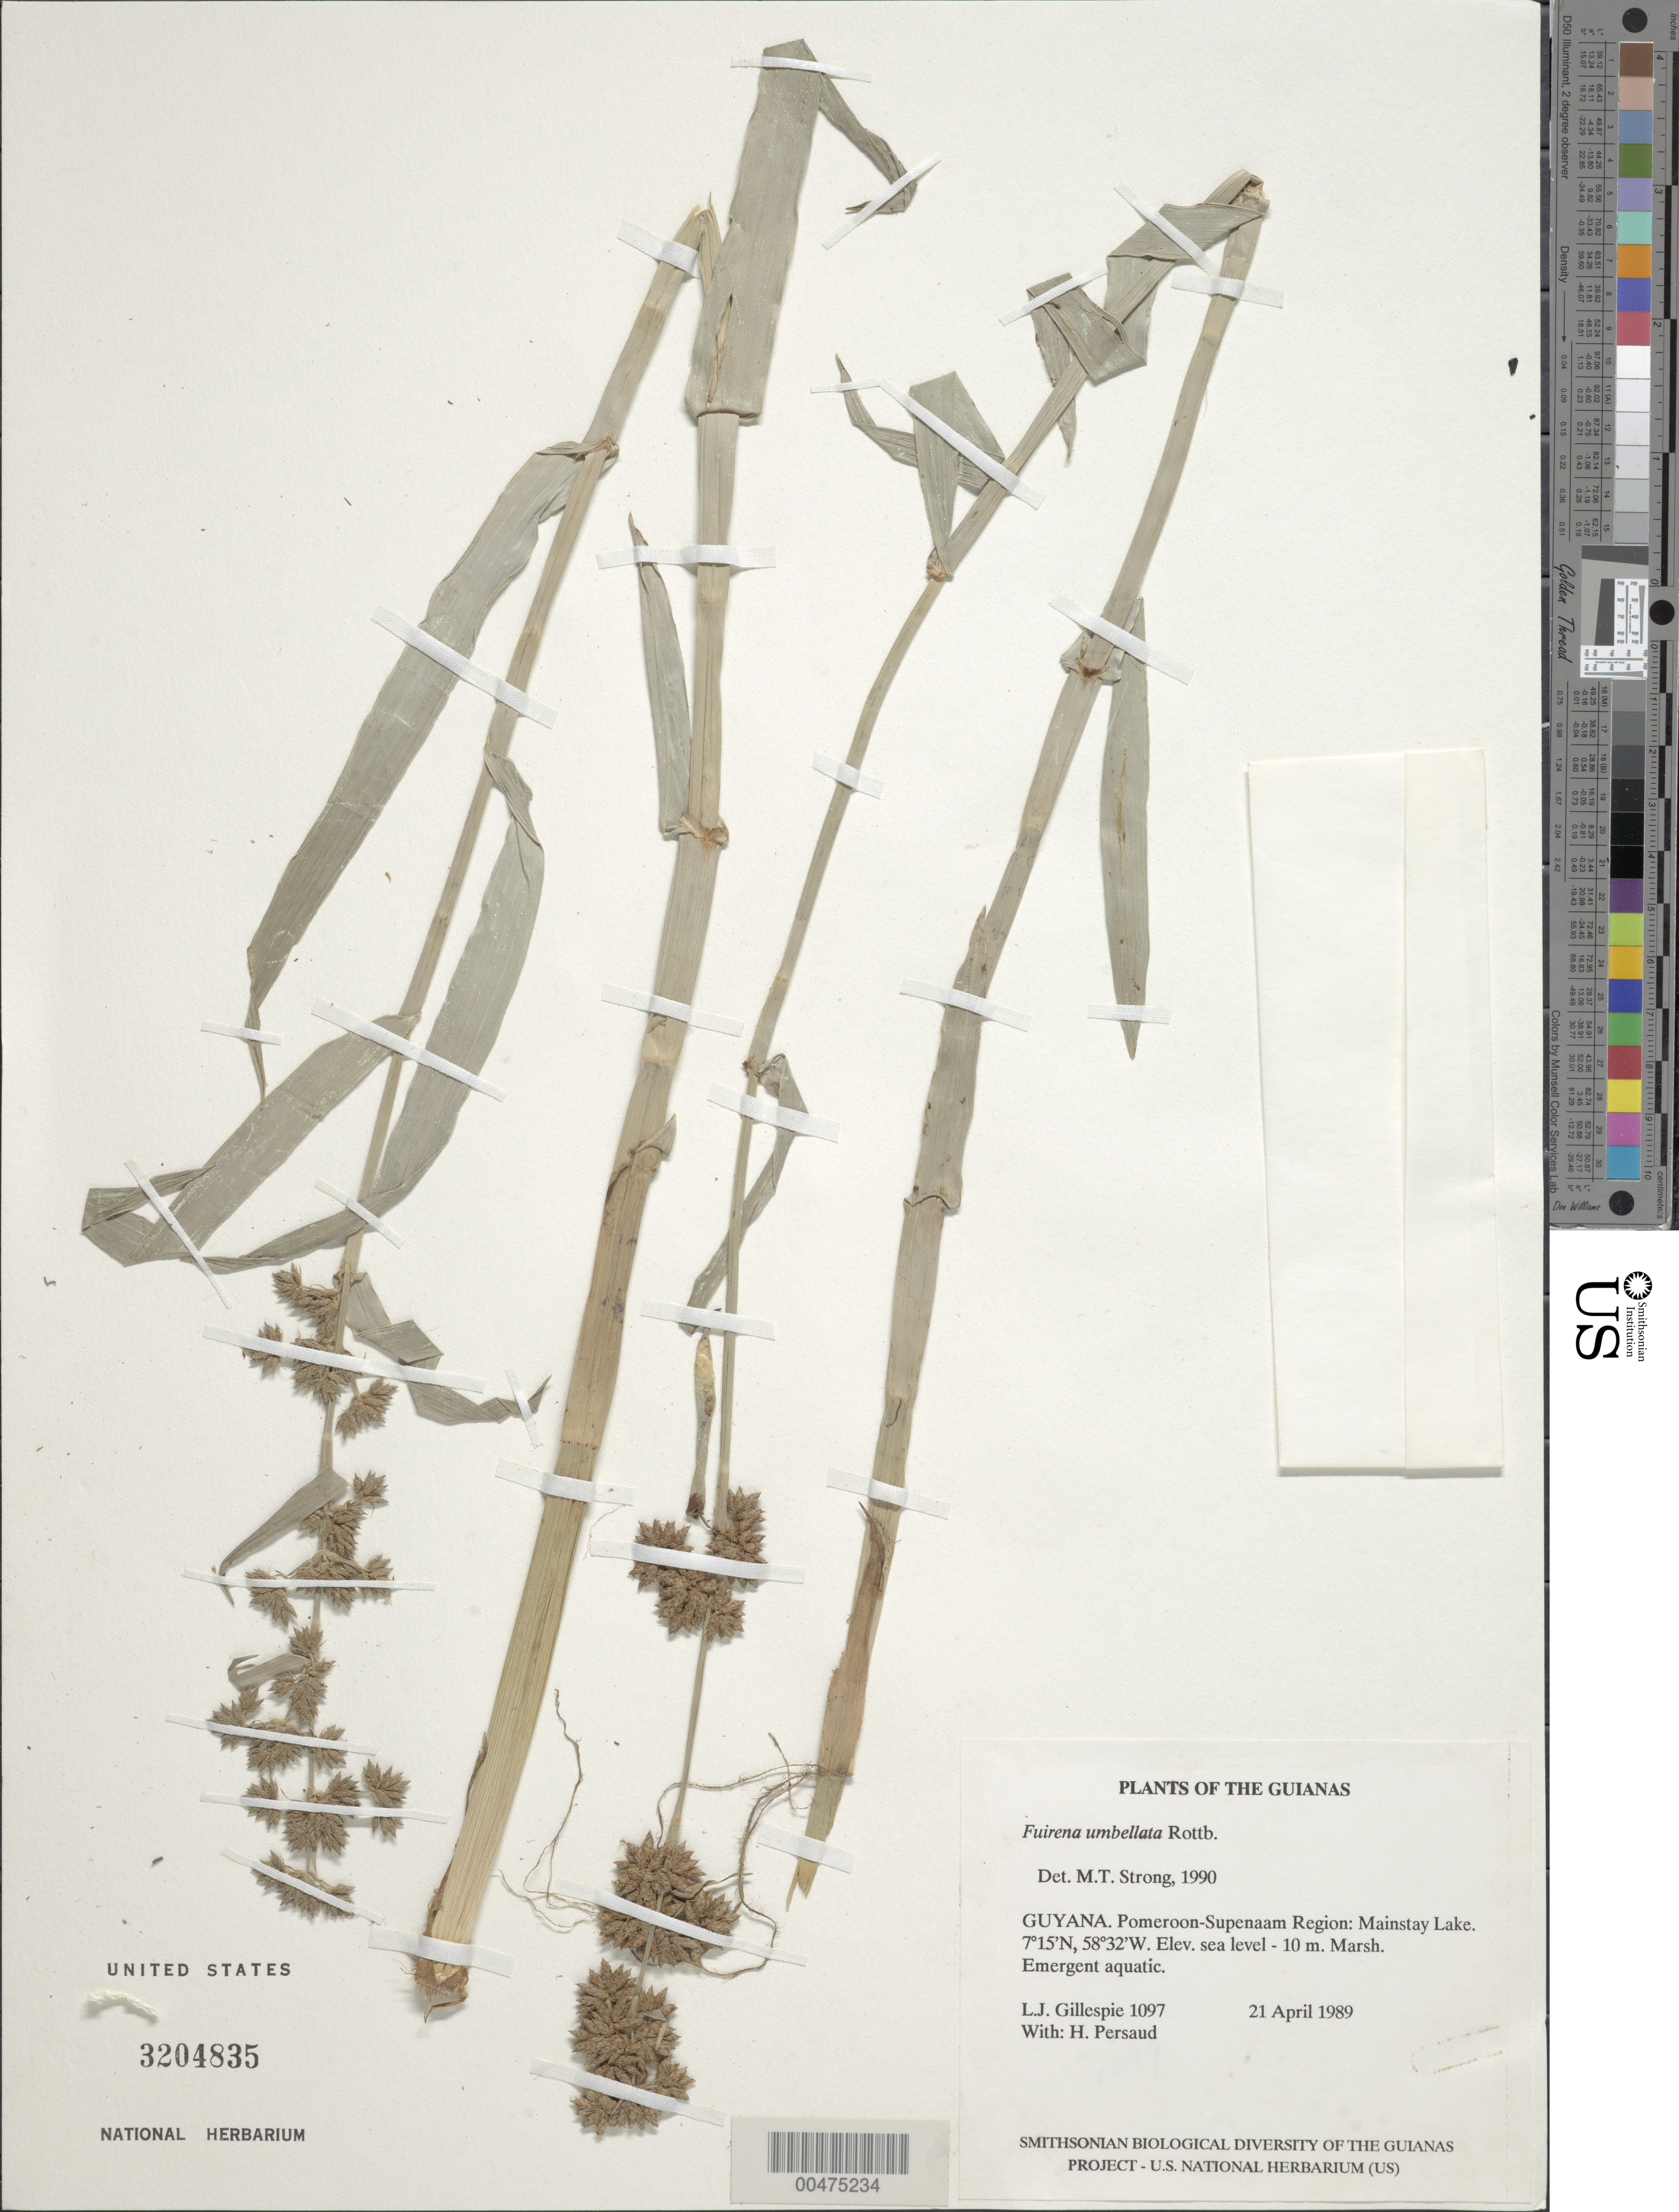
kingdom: Plantae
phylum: Tracheophyta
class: Liliopsida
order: Poales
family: Cyperaceae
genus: Fuirena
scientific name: Fuirena umbellata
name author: Rottb.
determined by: Strong, M. T., (US), Smithsonian Institution - National Museum of Natural History (UNITED STATES)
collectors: L. J. Gillespie & H. Persaud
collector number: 1097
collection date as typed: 21 April 1989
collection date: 1989-04-21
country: Guyana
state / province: Pomeroon-Supenaam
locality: Mainstay Lake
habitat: Marsh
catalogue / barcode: US 3204835